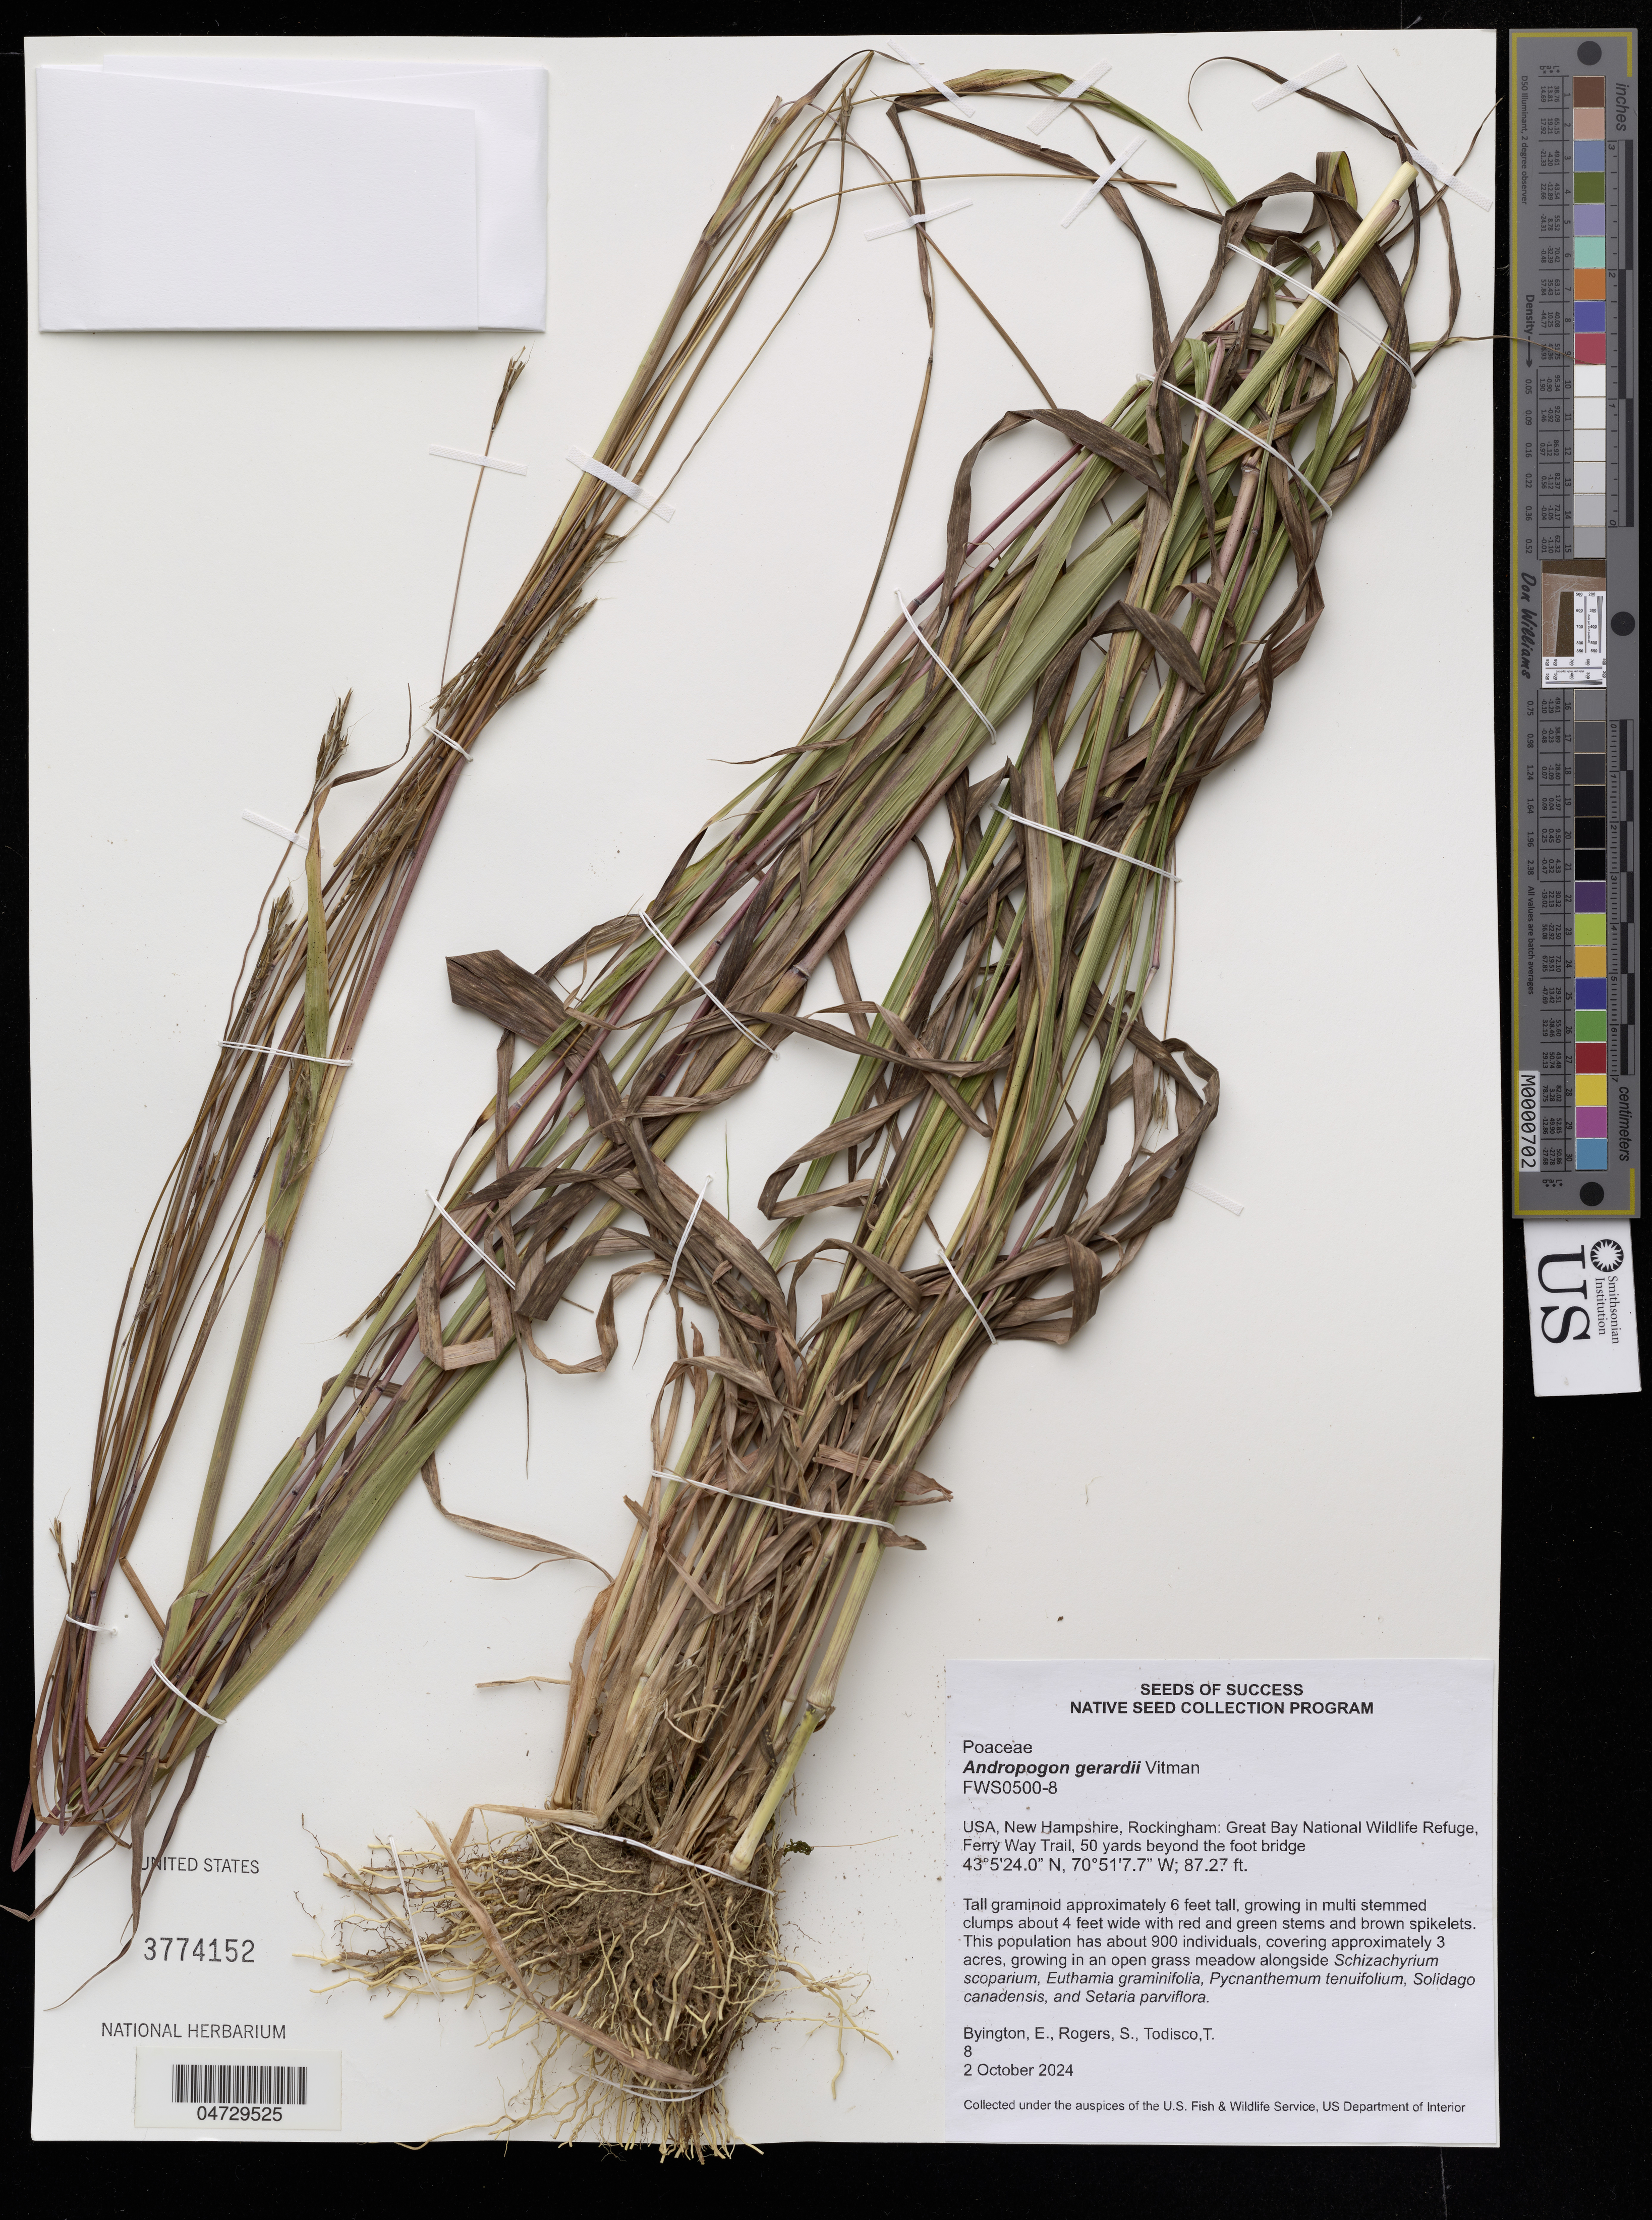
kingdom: Plantae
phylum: Tracheophyta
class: Liliopsida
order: Poales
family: Poaceae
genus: Andropogon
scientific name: Andropogon gerardii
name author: Vitman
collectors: E. Byington, S. Rogers & T. Todisco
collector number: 8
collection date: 2024-10-02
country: United States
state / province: New Hampshire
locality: Rockingham: Great Bay National Wildlife Refuge, Ferry Way Trail, 50 yards beyond the foot bridge.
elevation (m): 26.6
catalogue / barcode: US 3774152